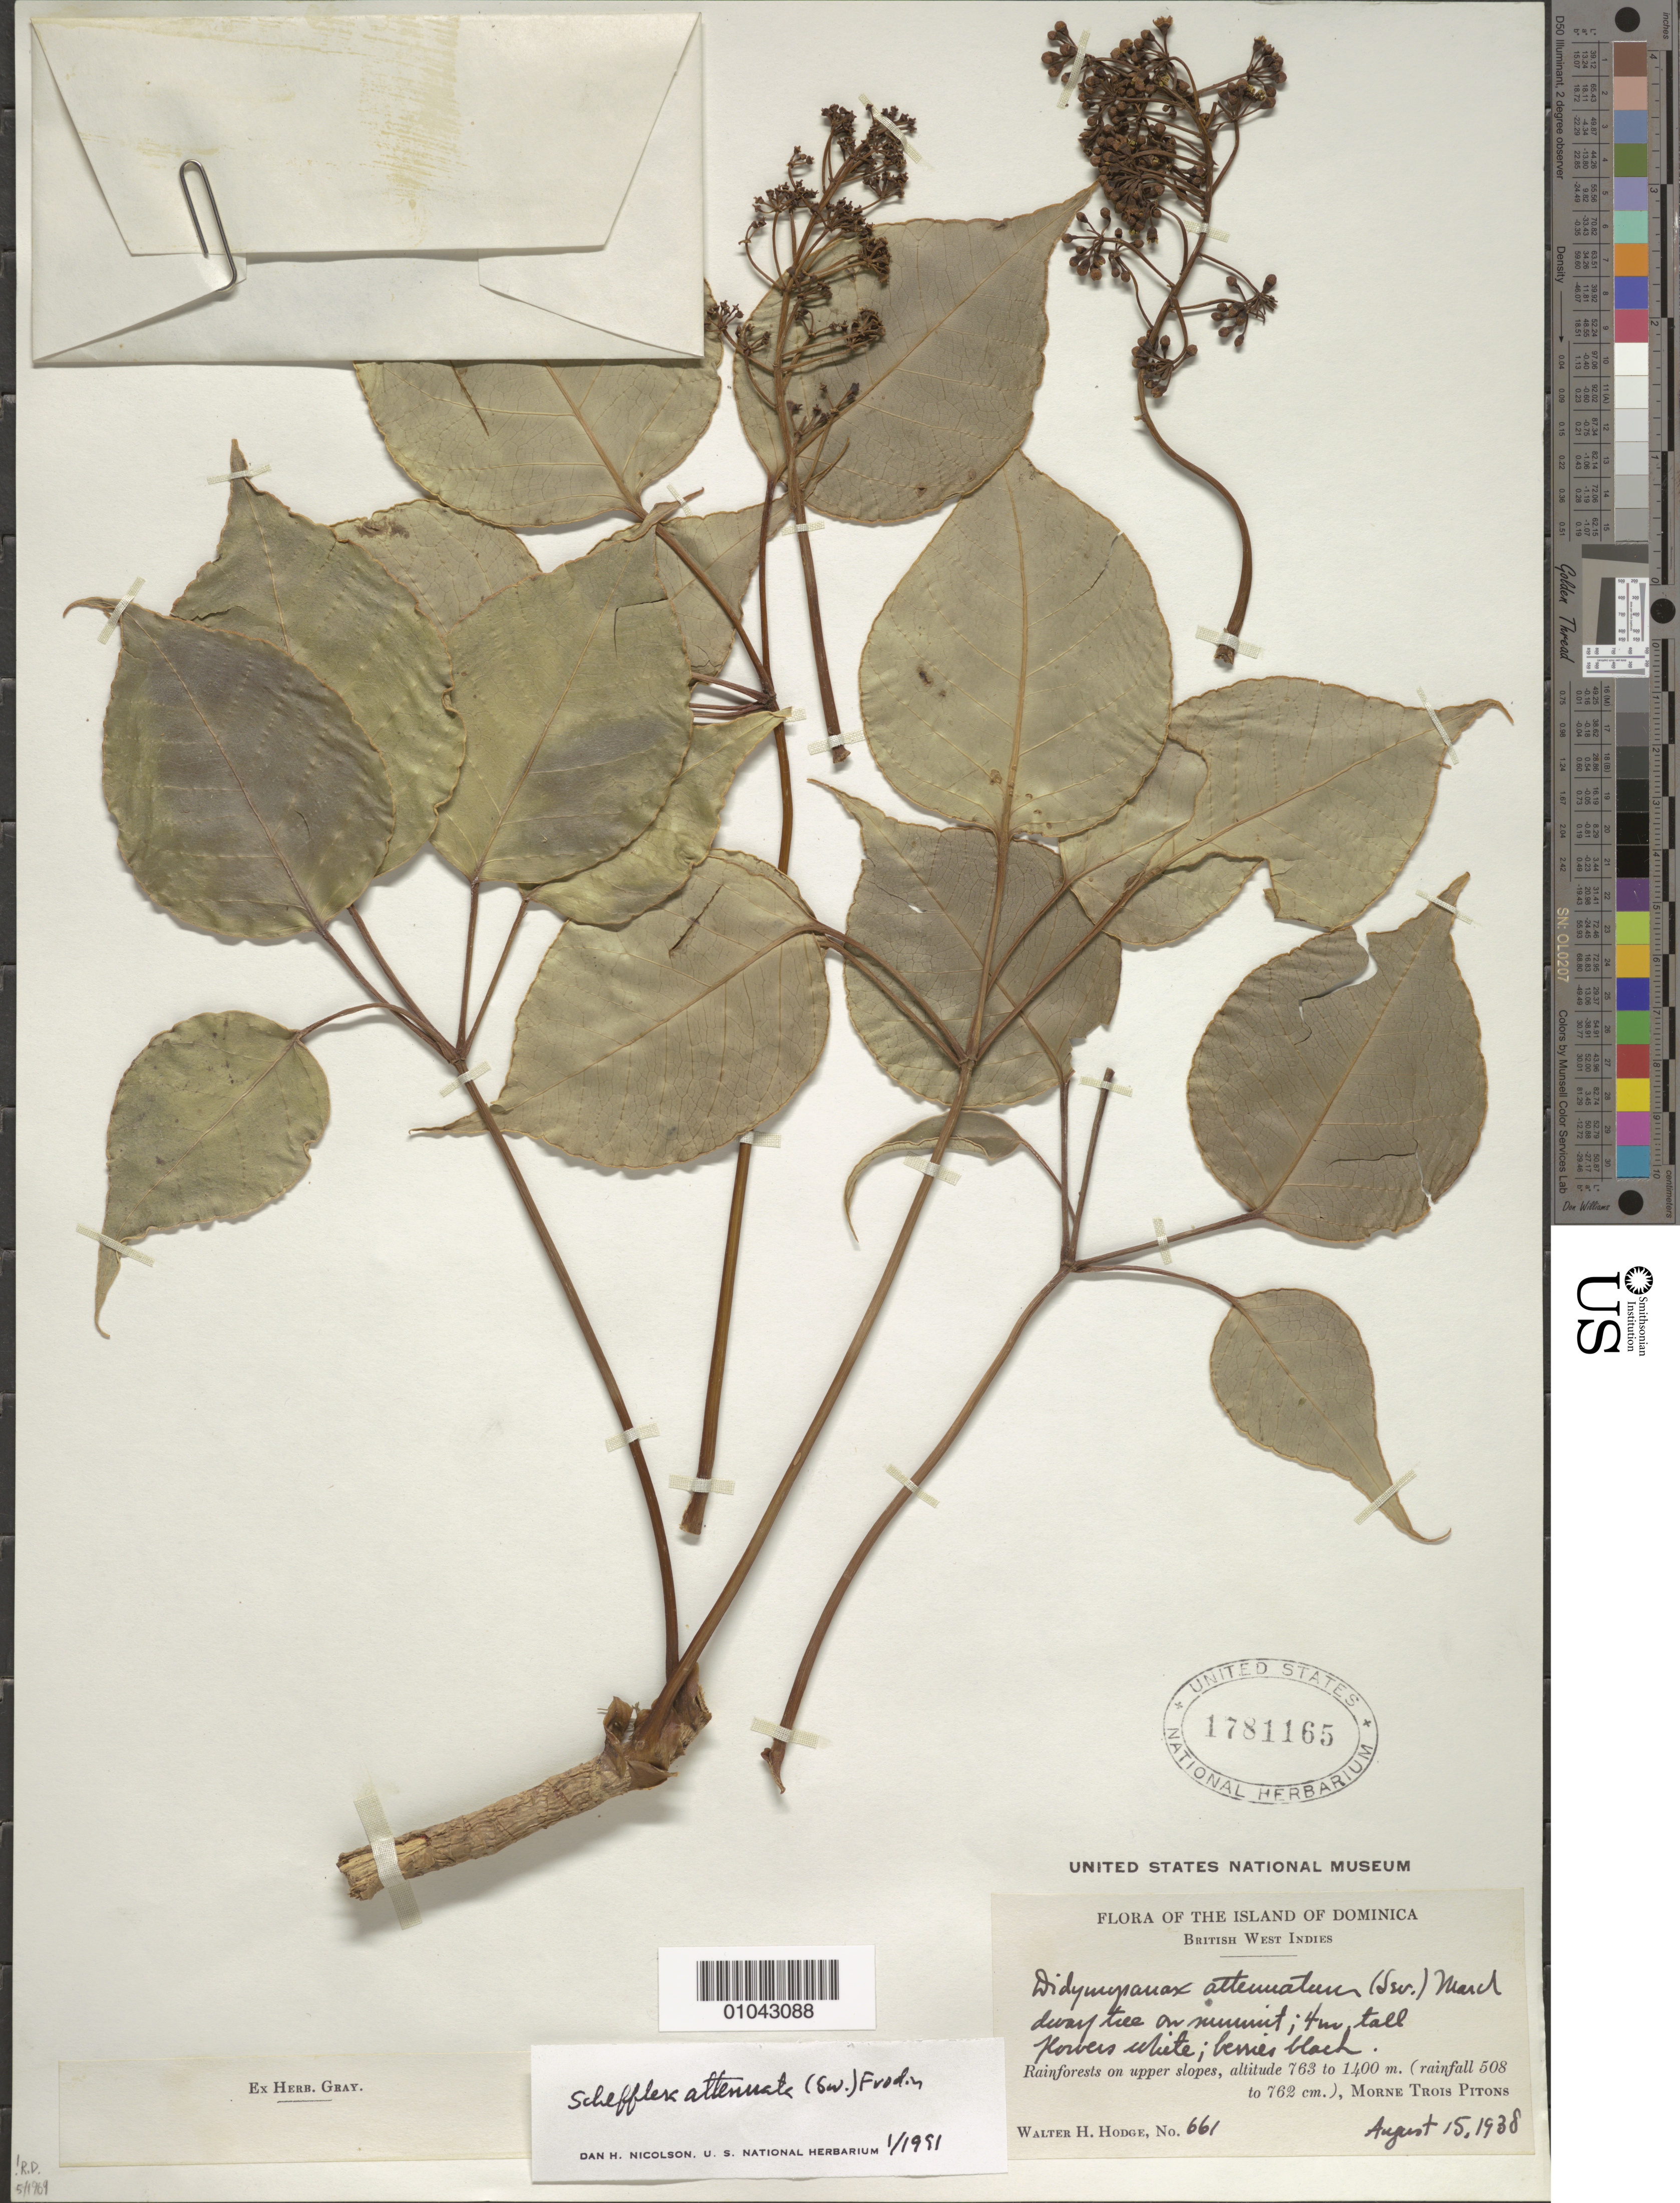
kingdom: Plantae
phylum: Tracheophyta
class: Magnoliopsida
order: Apiales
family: Araliaceae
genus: Schefflera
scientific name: Schefflera attenuata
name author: (Sw.) Frodin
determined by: Nicolson, Dan H.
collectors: W. Hodge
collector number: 661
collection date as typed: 15 Aug 1928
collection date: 1928-08-15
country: Dominica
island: Dominica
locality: Morne Trois Pitons, summit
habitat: Rainforests on upper slopes, rainfall 508 to 762 cm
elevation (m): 763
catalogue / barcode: US 1781165